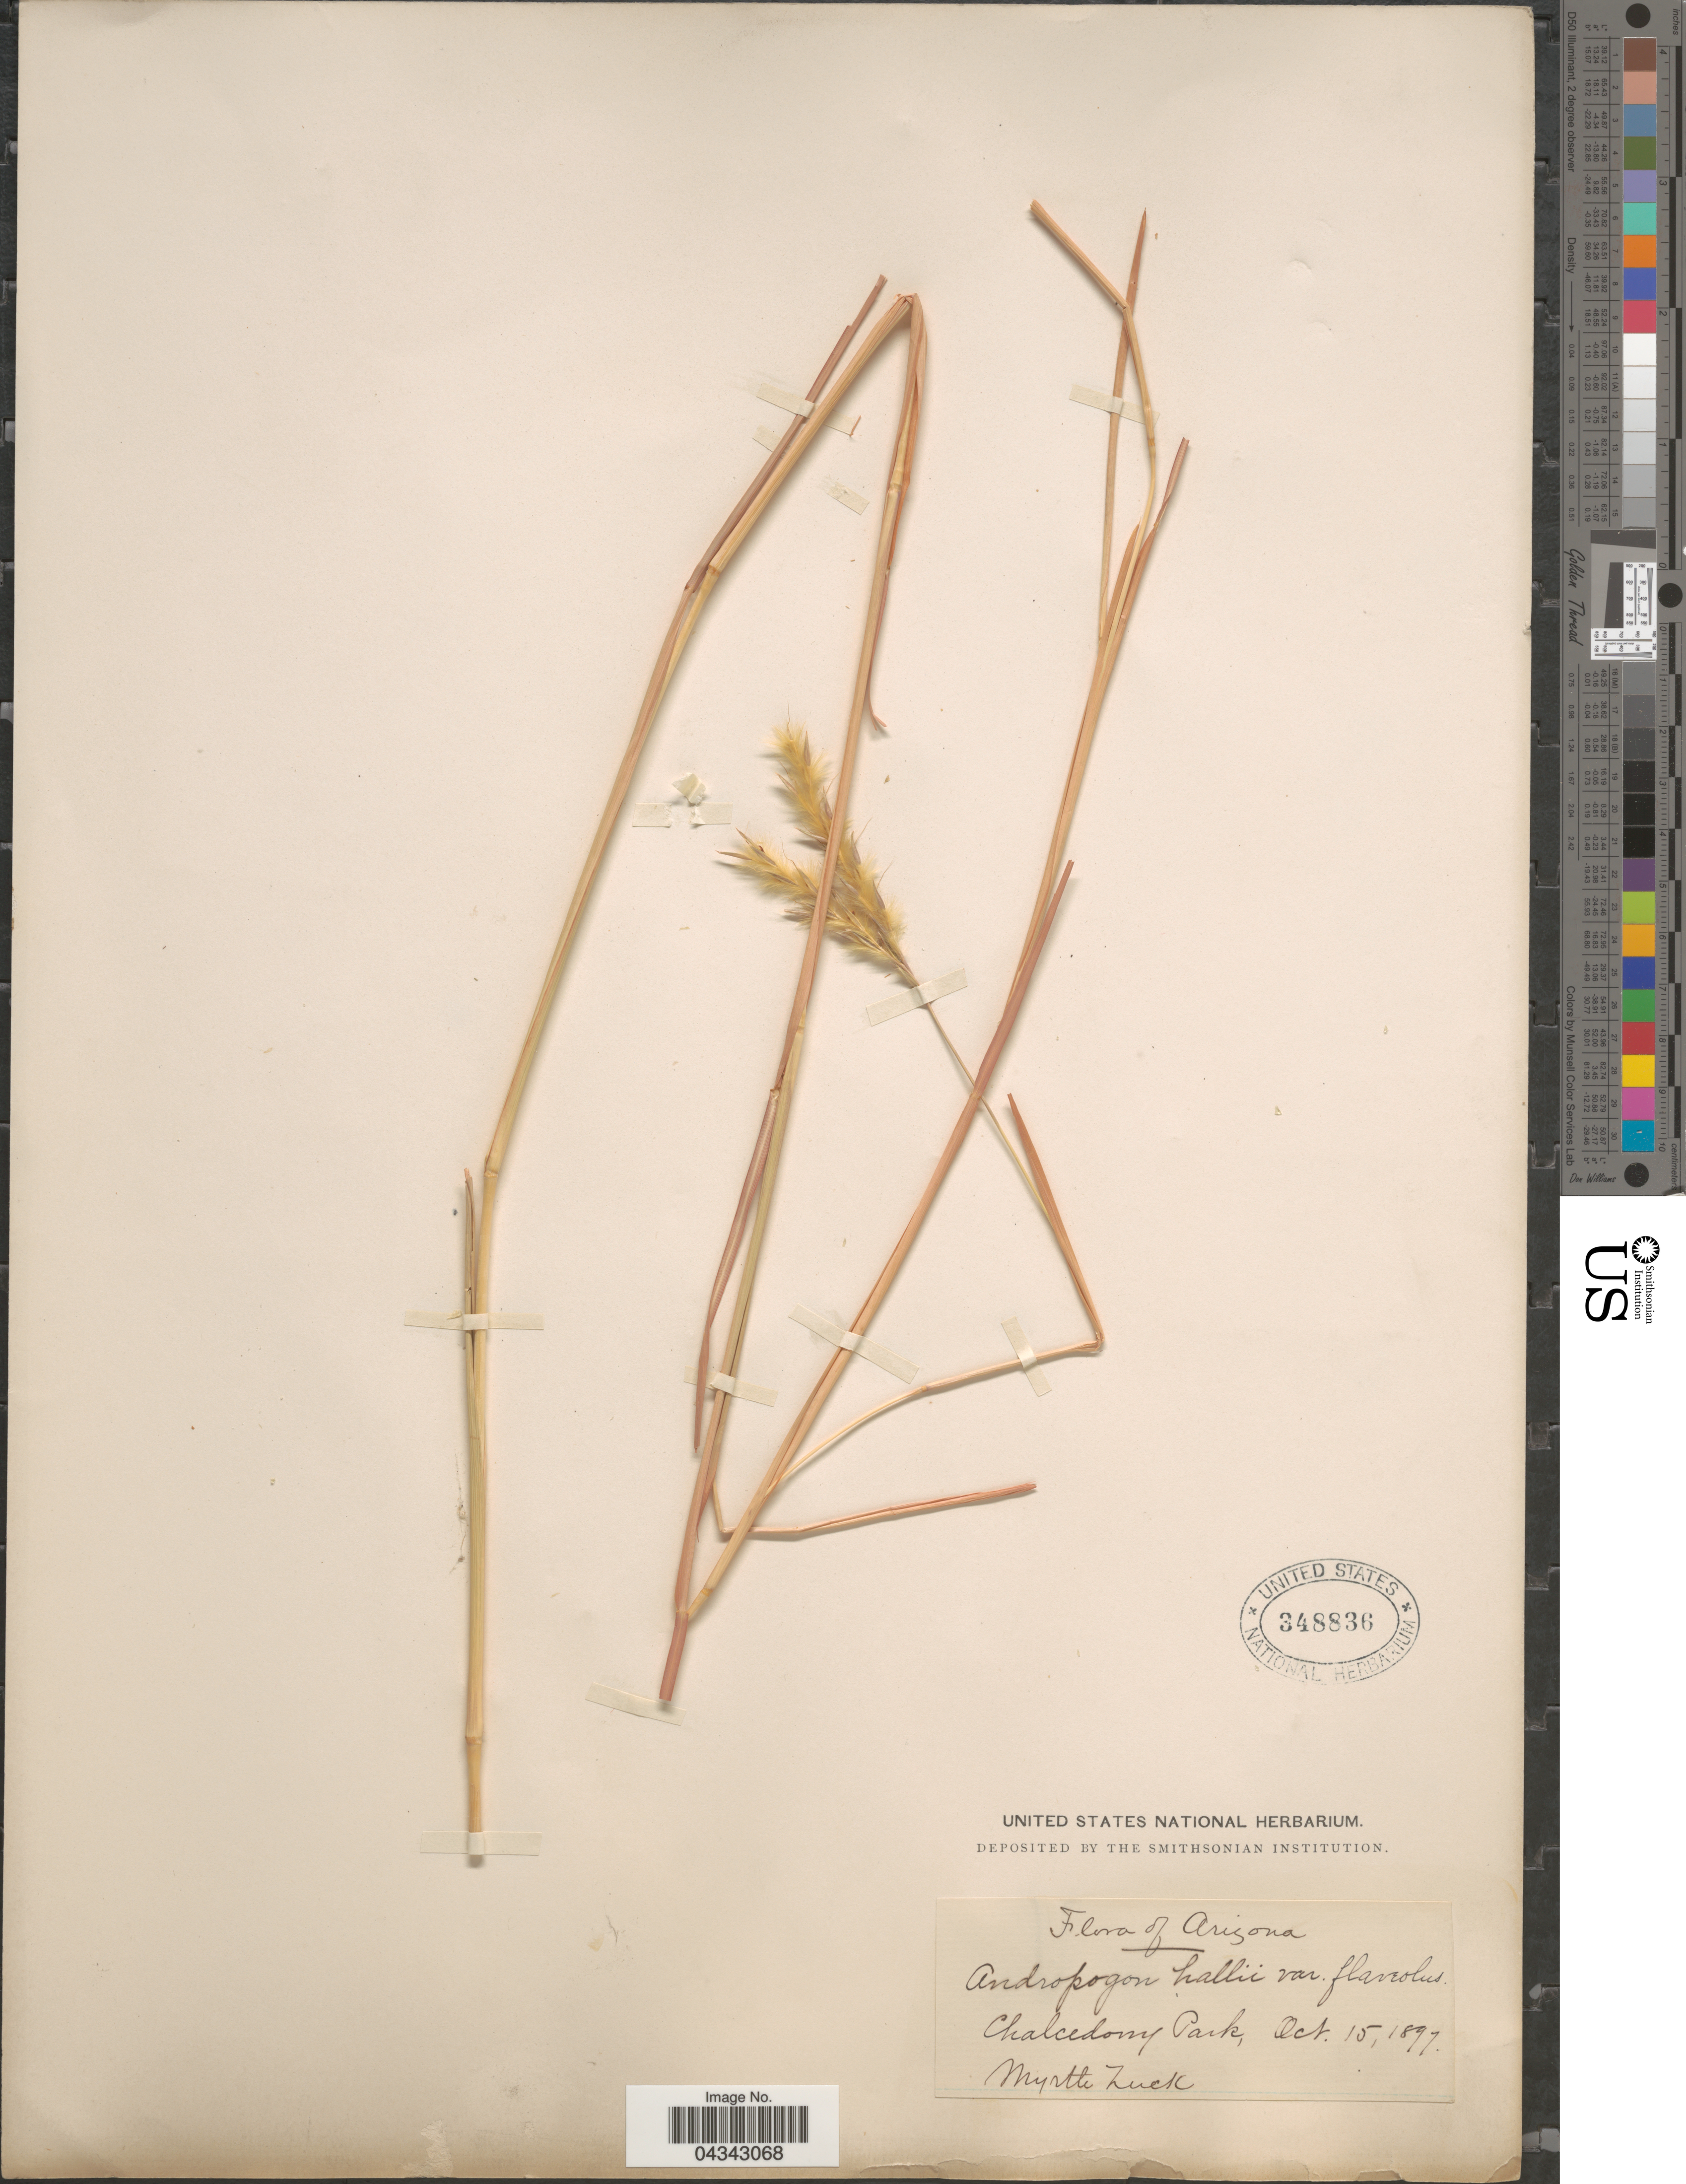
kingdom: Plantae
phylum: Tracheophyta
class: Liliopsida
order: Poales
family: Poaceae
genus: Andropogon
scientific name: Andropogon gerardii subsp. hallii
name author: (Hack.) Wipff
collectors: M. Zuck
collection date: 1897-10-15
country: United States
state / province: Arizona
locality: Chalcedony Park.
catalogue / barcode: US 348836